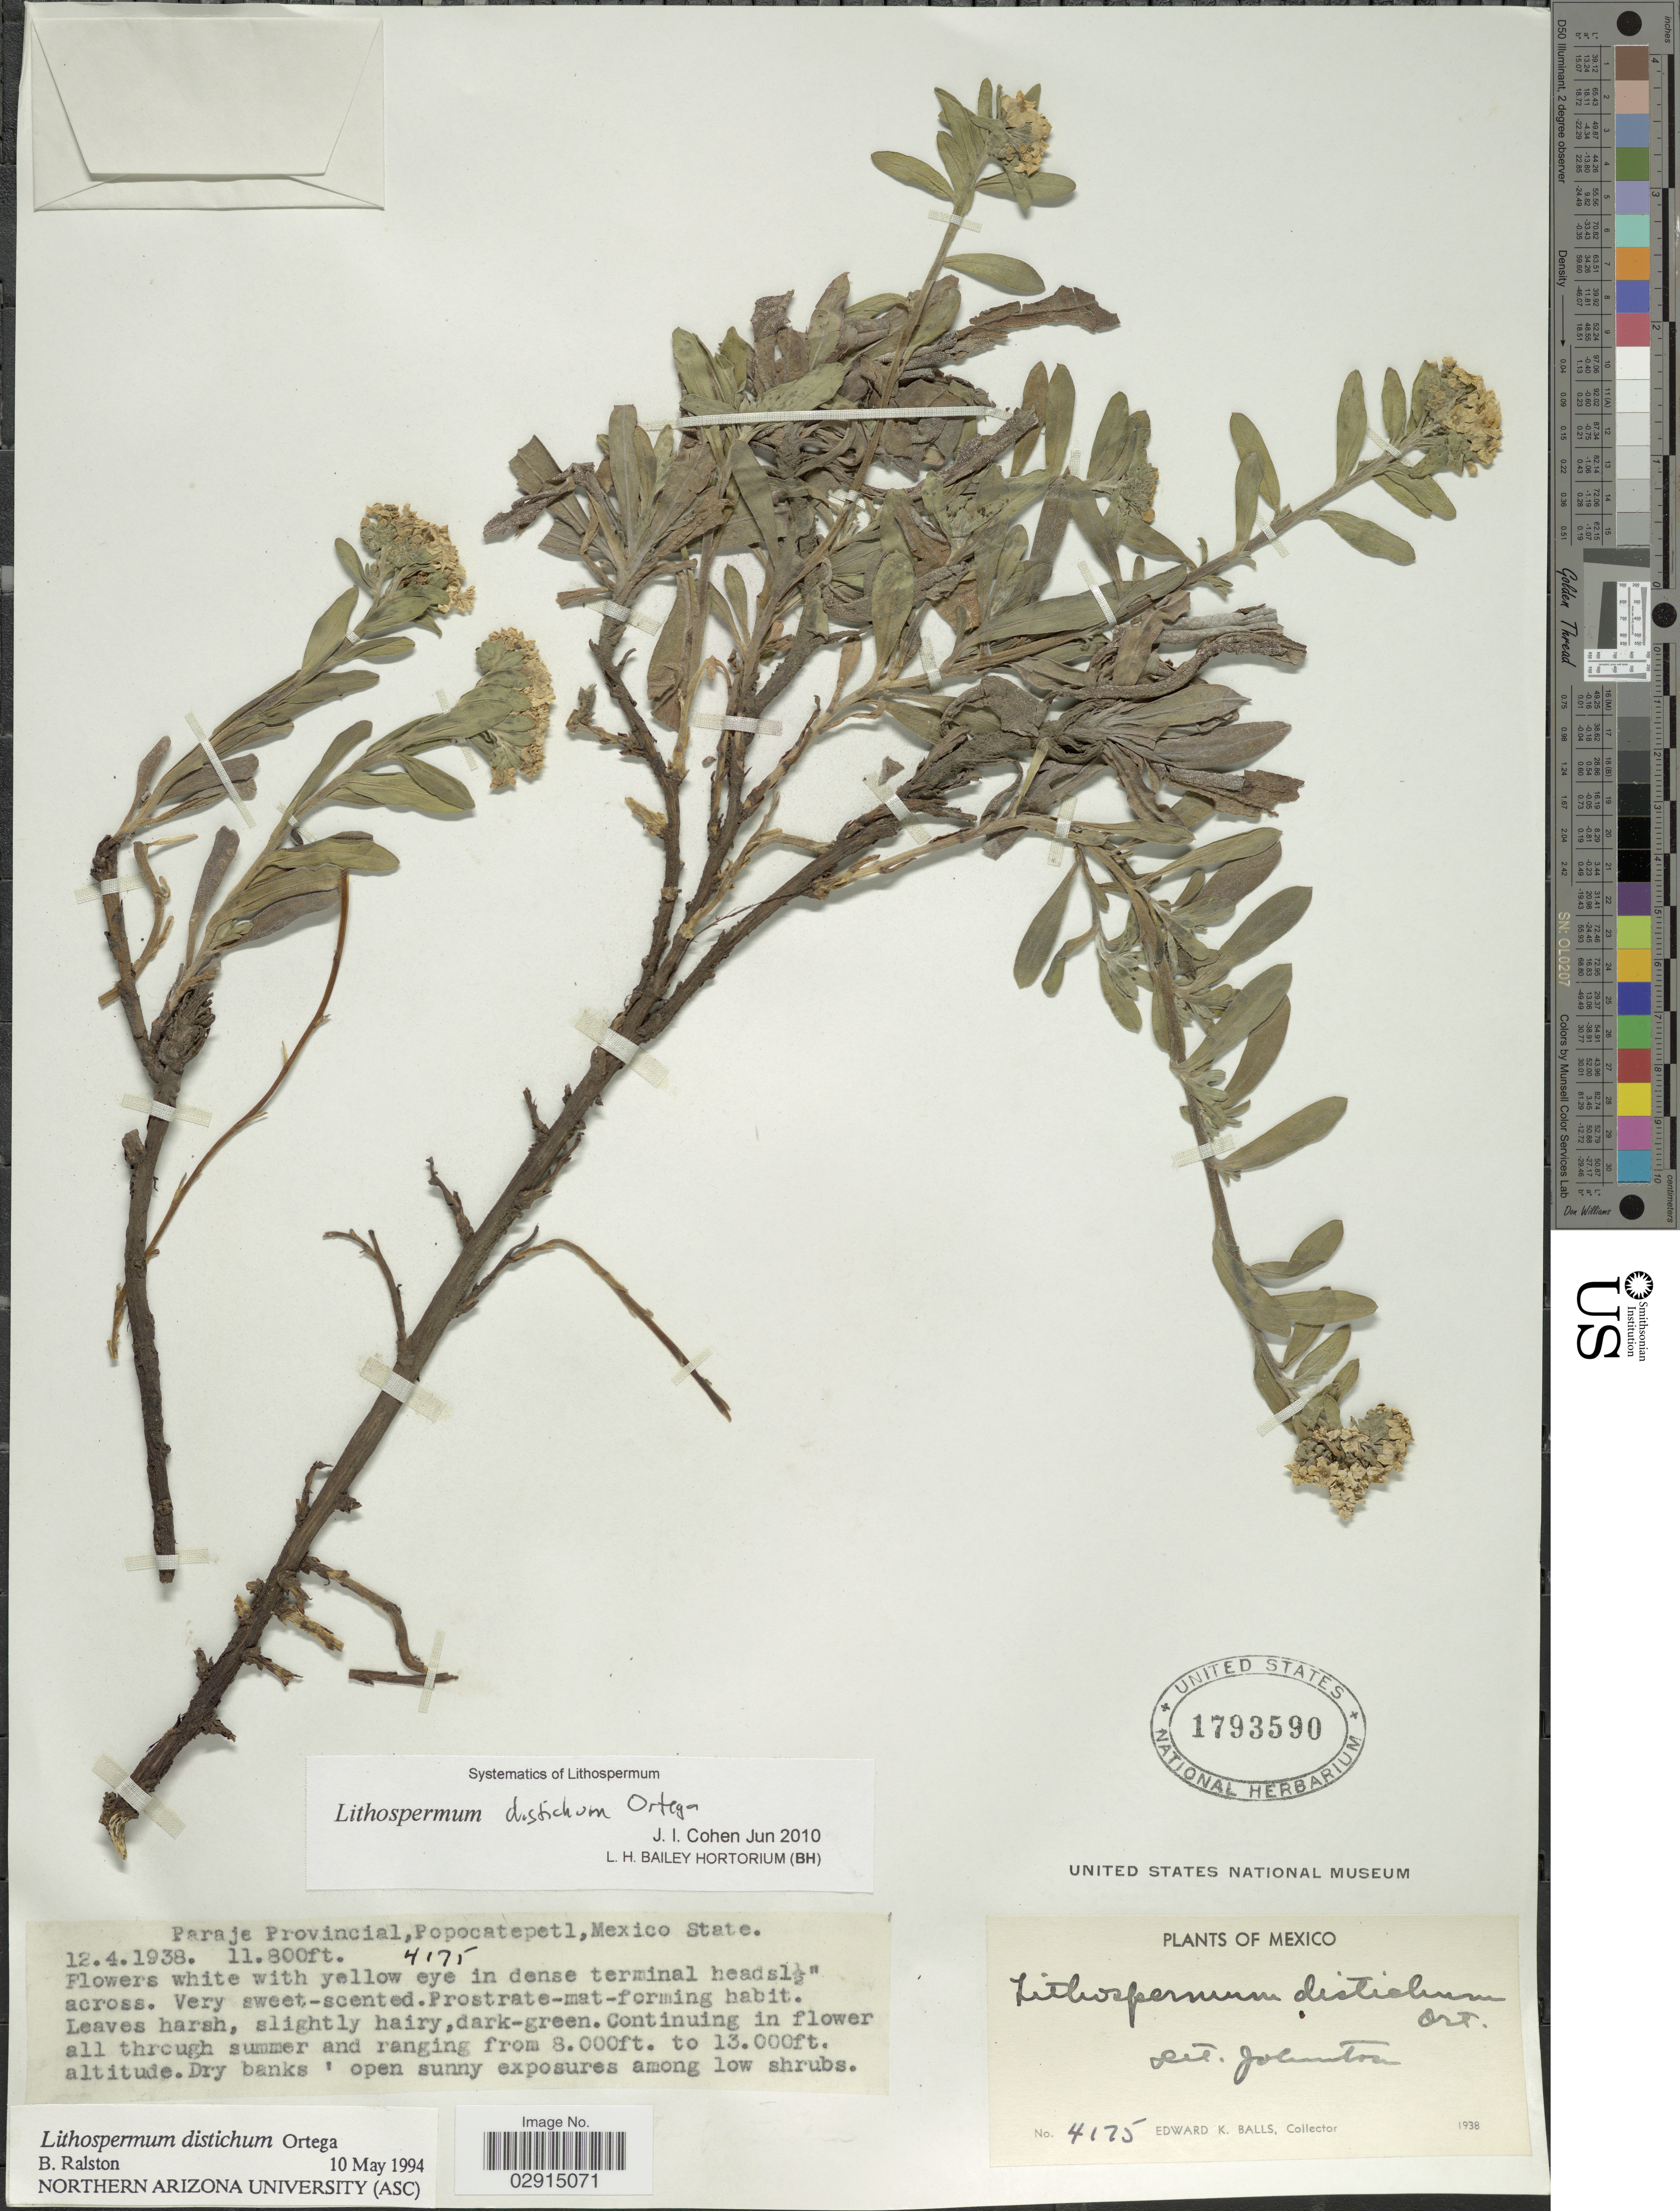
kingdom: Plantae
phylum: Tracheophyta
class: Magnoliopsida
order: Boraginales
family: Boraginaceae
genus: Lithospermum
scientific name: Lithospermum distichum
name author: Ortega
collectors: E. K. Balls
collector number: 4175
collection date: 1938-04-12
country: Mexico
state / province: México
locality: Paraja Provincial, Popocatepetl.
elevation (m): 3597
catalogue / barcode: US 1793590